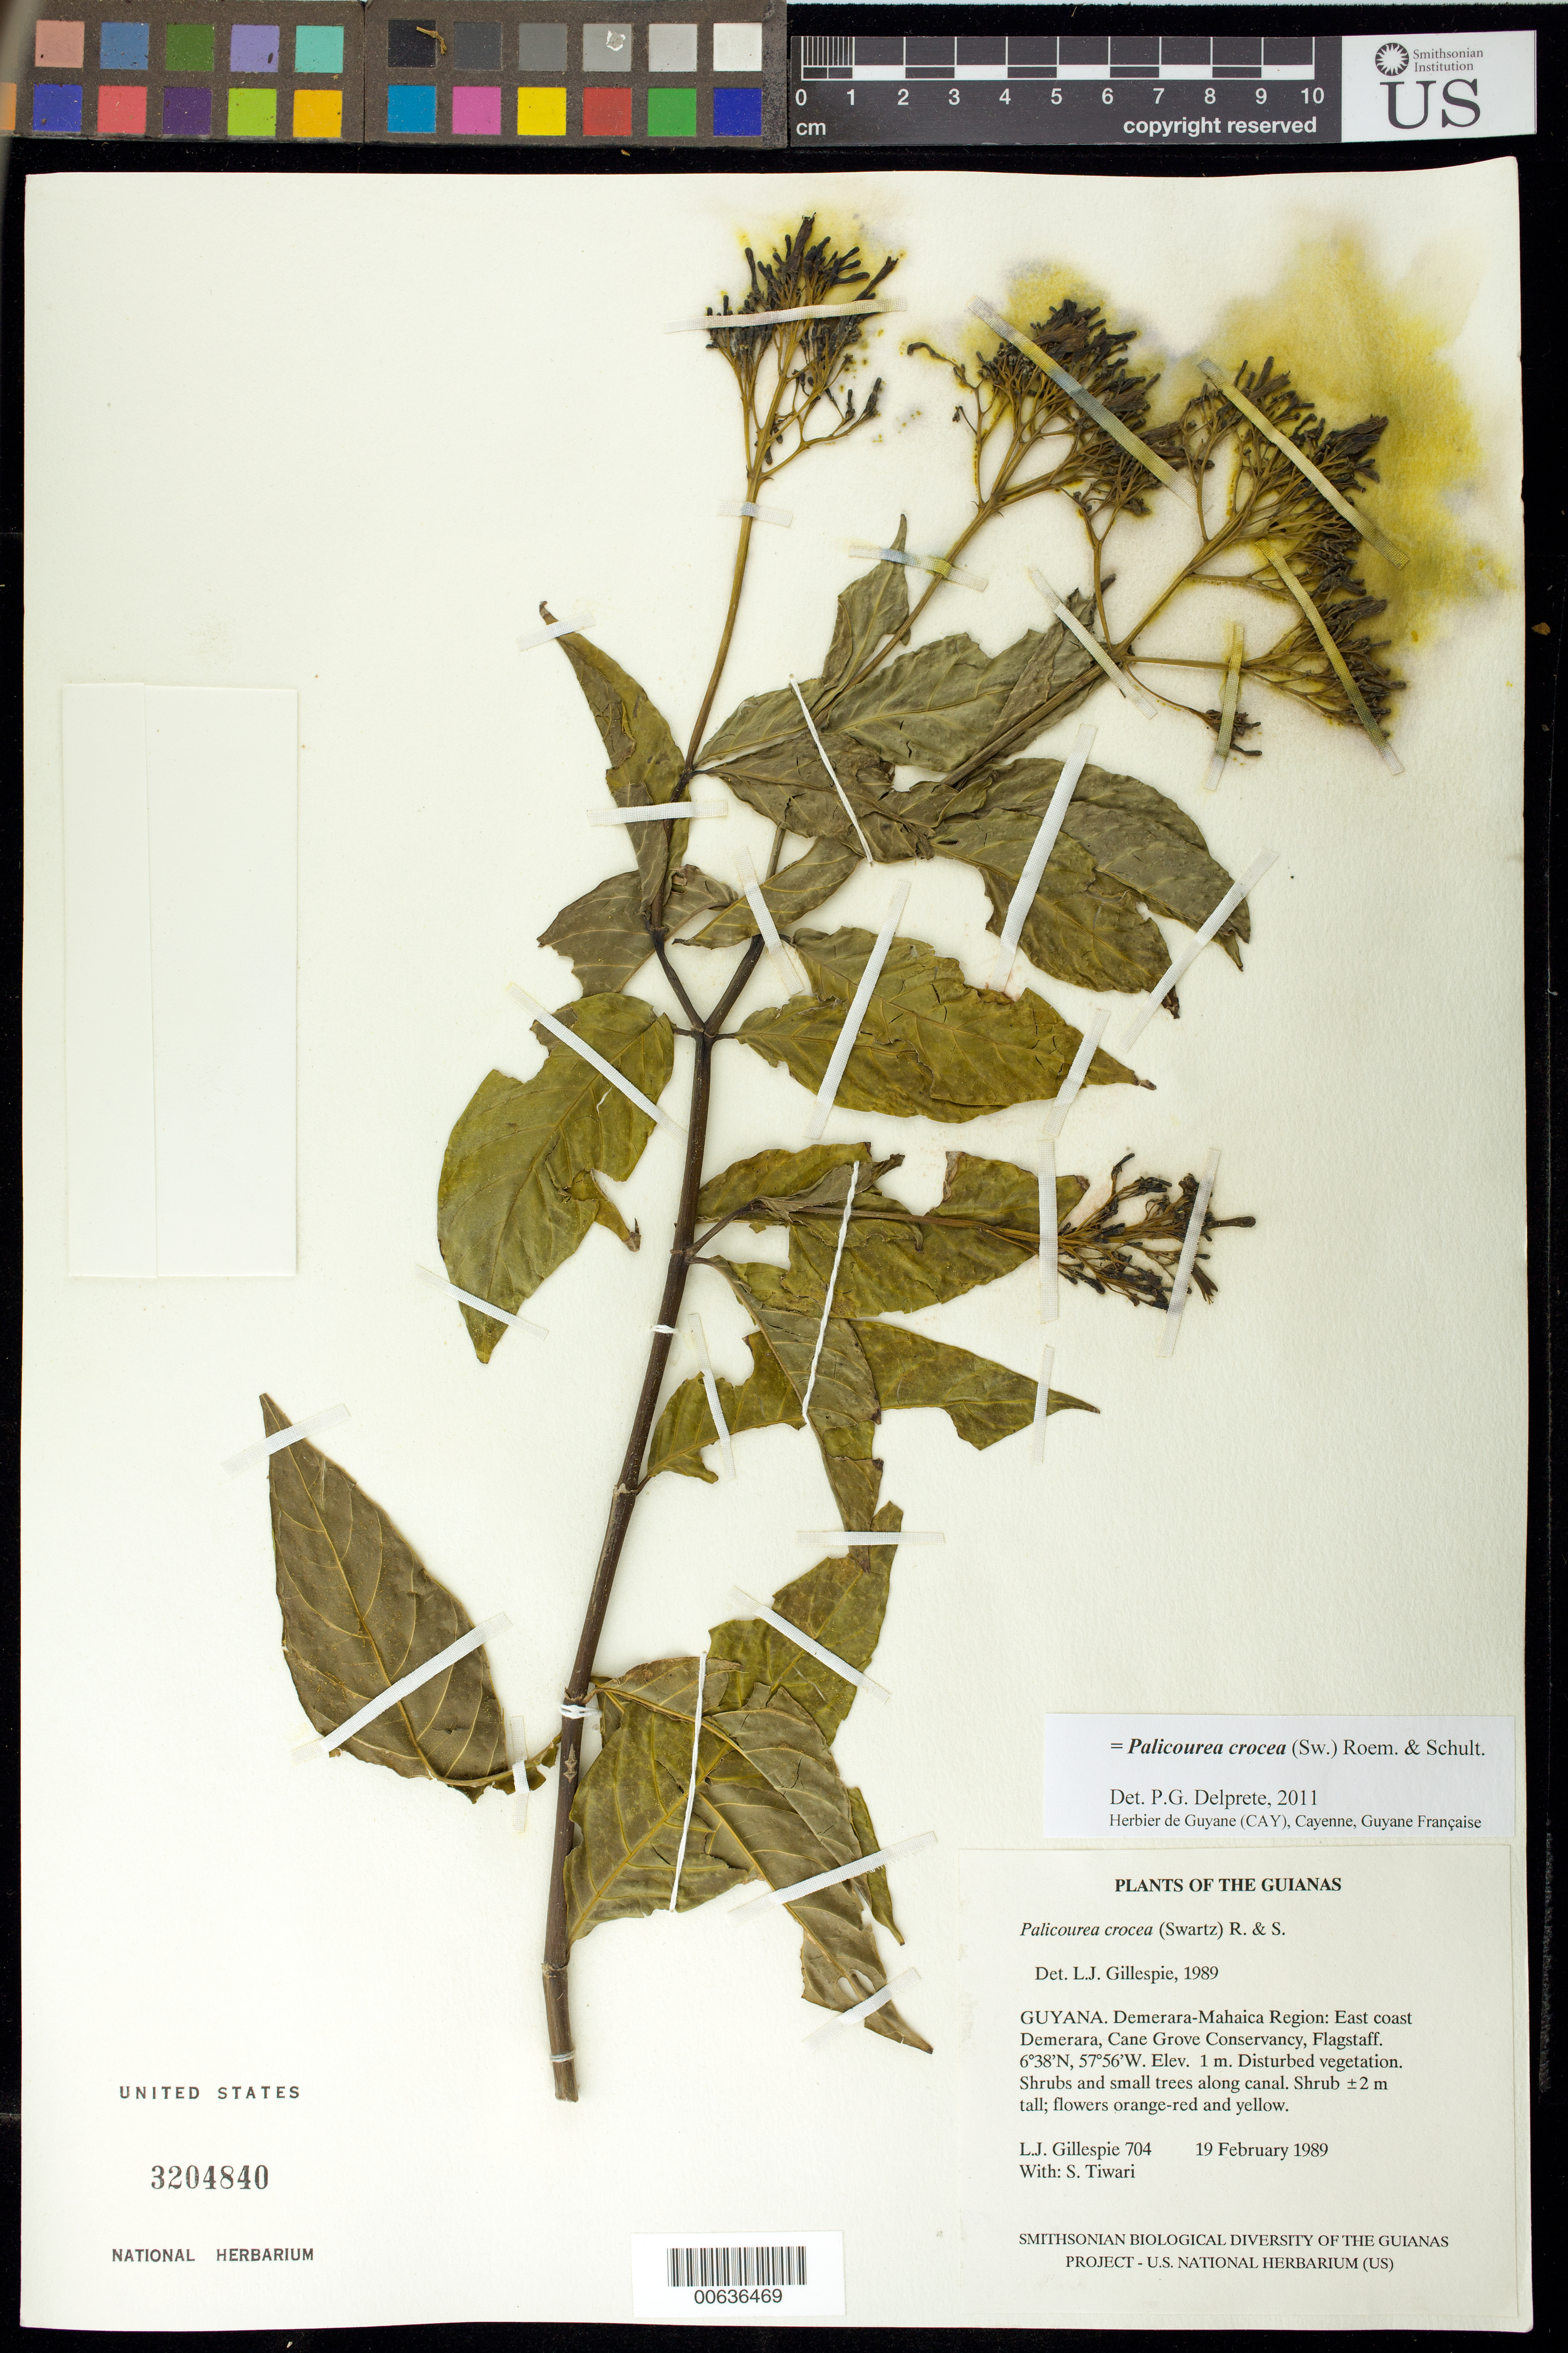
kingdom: Plantae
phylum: Tracheophyta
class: Magnoliopsida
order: Gentianales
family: Rubiaceae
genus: Palicourea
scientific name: Palicourea crocea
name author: (Sw.) Schult.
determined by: Delprete, P. G., Herb. de Guyane Cay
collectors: L. J. Gillespie & S. Tiwari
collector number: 704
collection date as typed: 19 February 1989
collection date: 1989-02-19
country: Guyana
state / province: Demerara-Mahaica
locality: East coast Demerara, Cane Grove Conservancy, Flagstaff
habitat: Disturbed vegetation. Shrubs and small trees along canal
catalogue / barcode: US 3204840